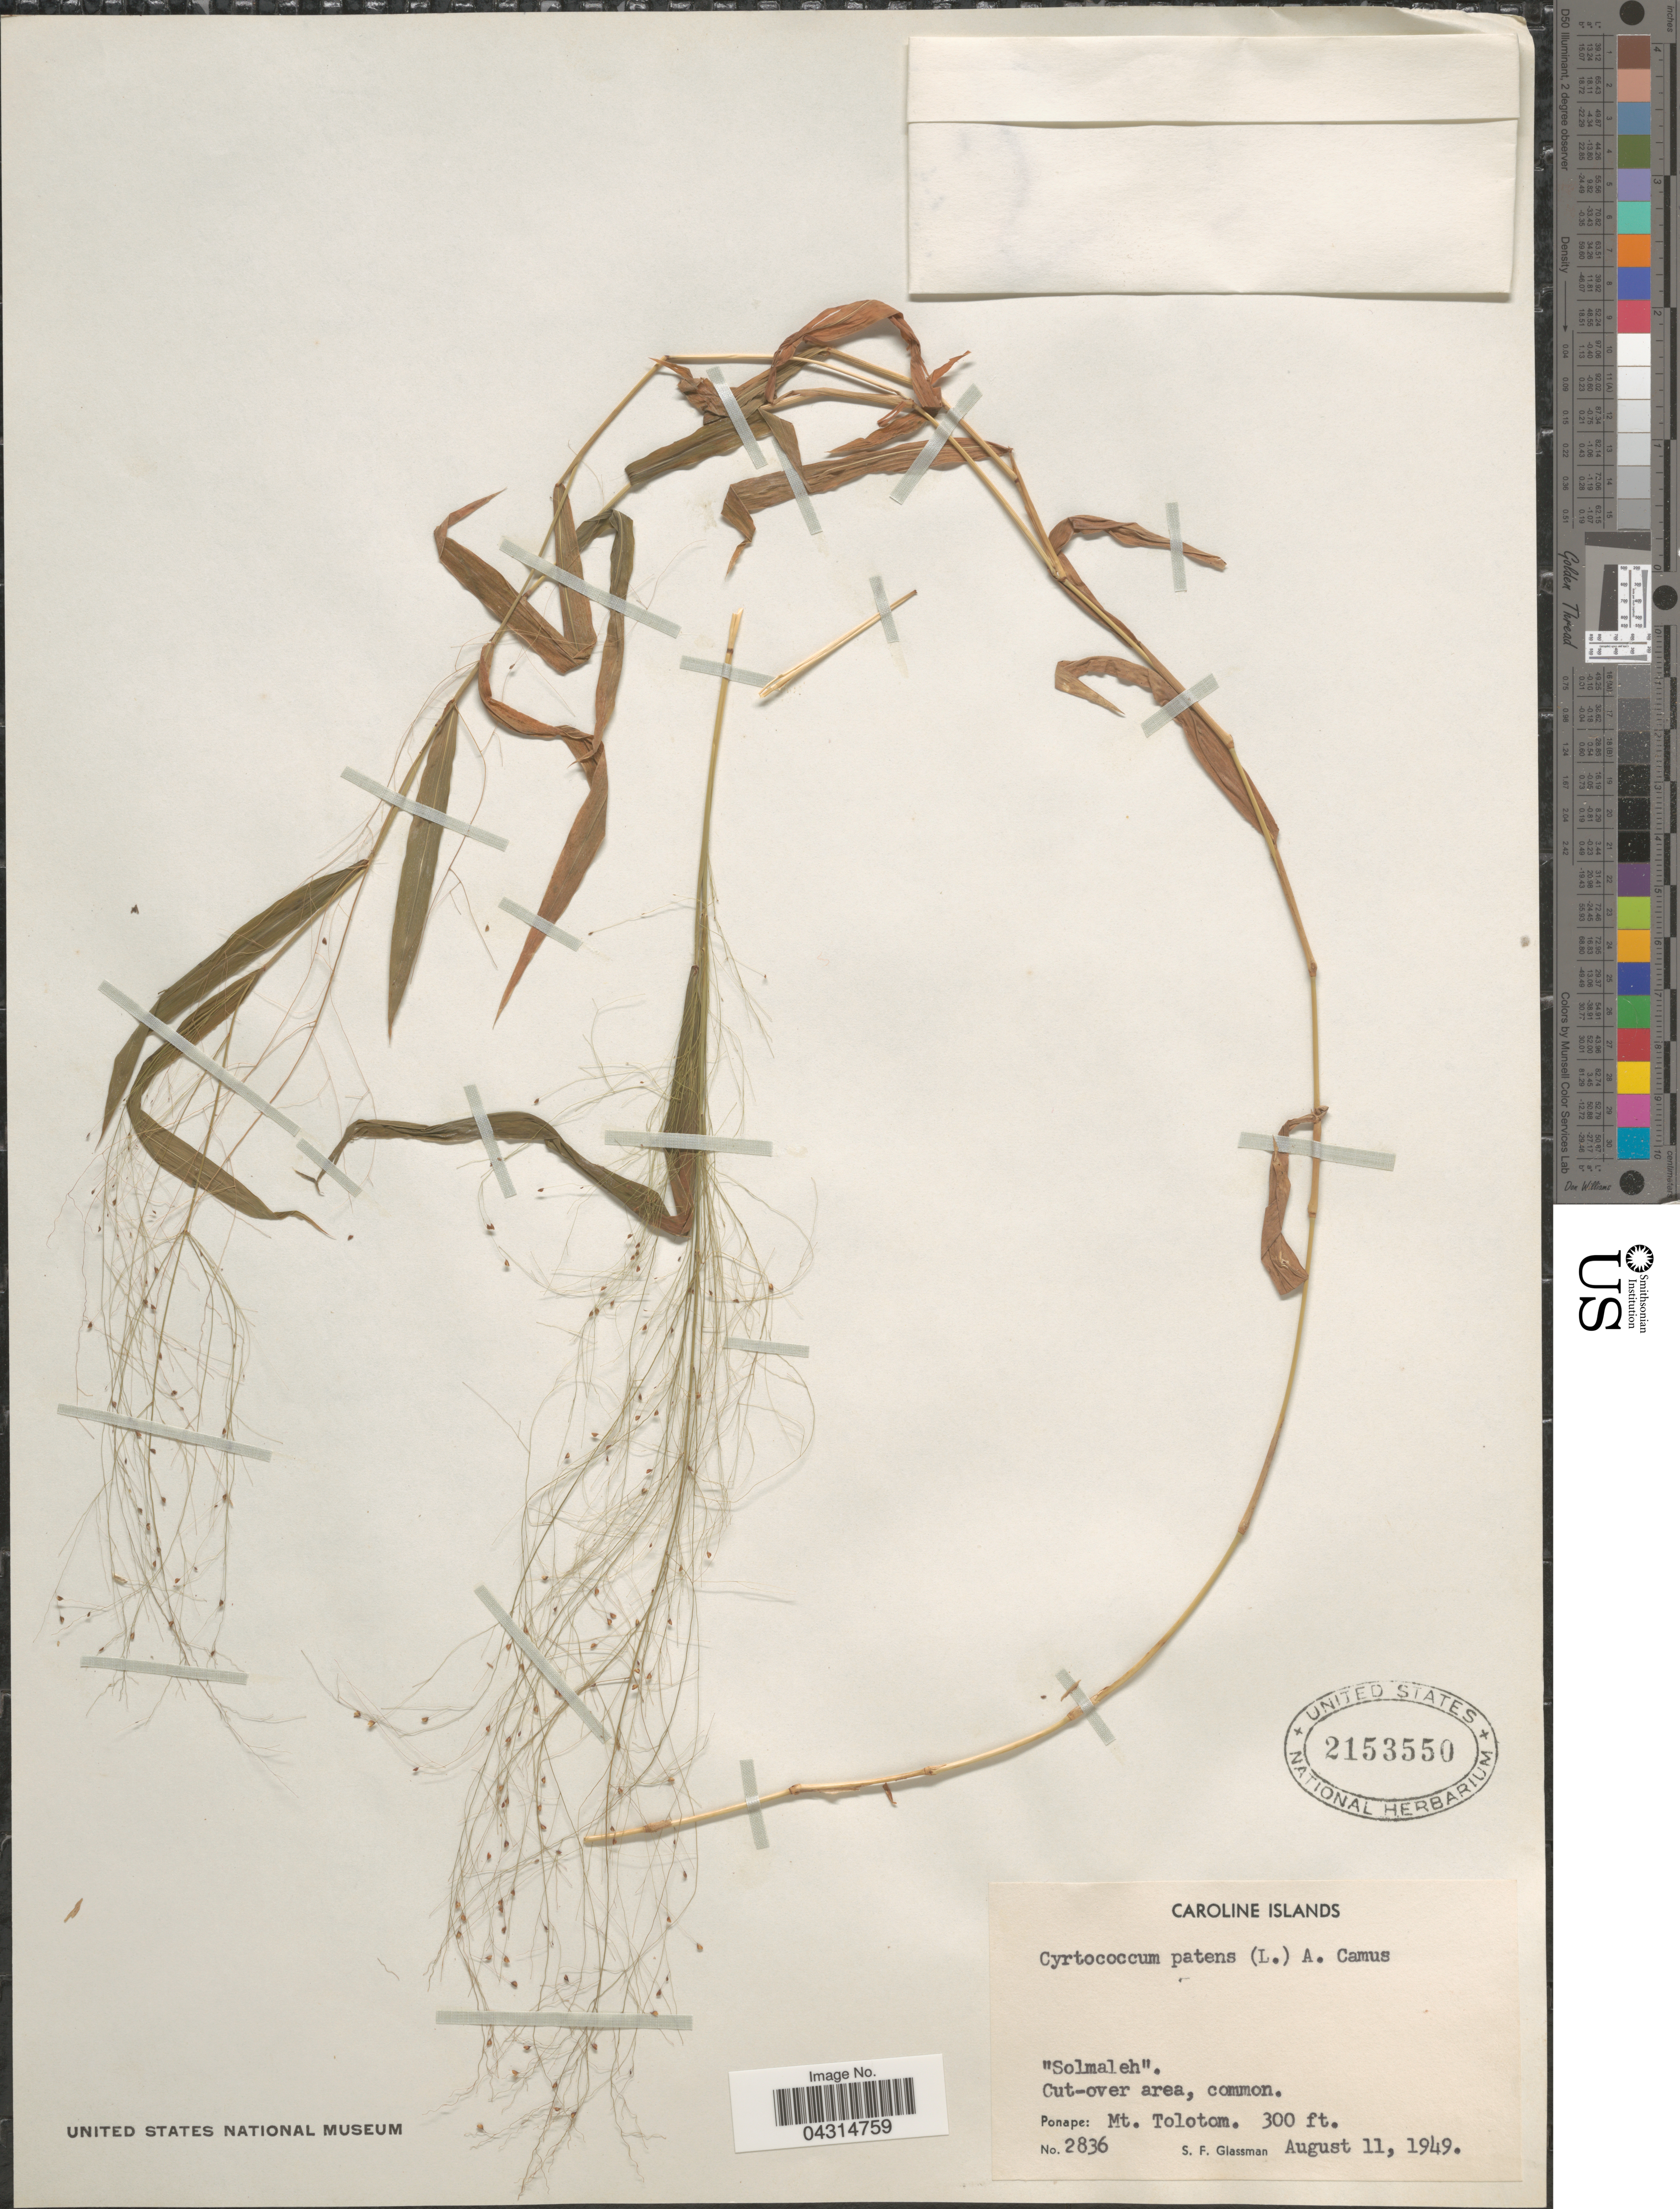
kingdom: Plantae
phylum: Tracheophyta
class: Liliopsida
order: Poales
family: Poaceae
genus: Cyrtococcum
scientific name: Cyrtococcum sp.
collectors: S. F. Glassman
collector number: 2836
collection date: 1949-08-11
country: Micronesia, Federated States of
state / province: Pohnpei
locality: Carolina Islands. "Solmaleh". Cut-over area, common. Ponape: Mt. Tolotom.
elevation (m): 91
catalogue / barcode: US 2153550